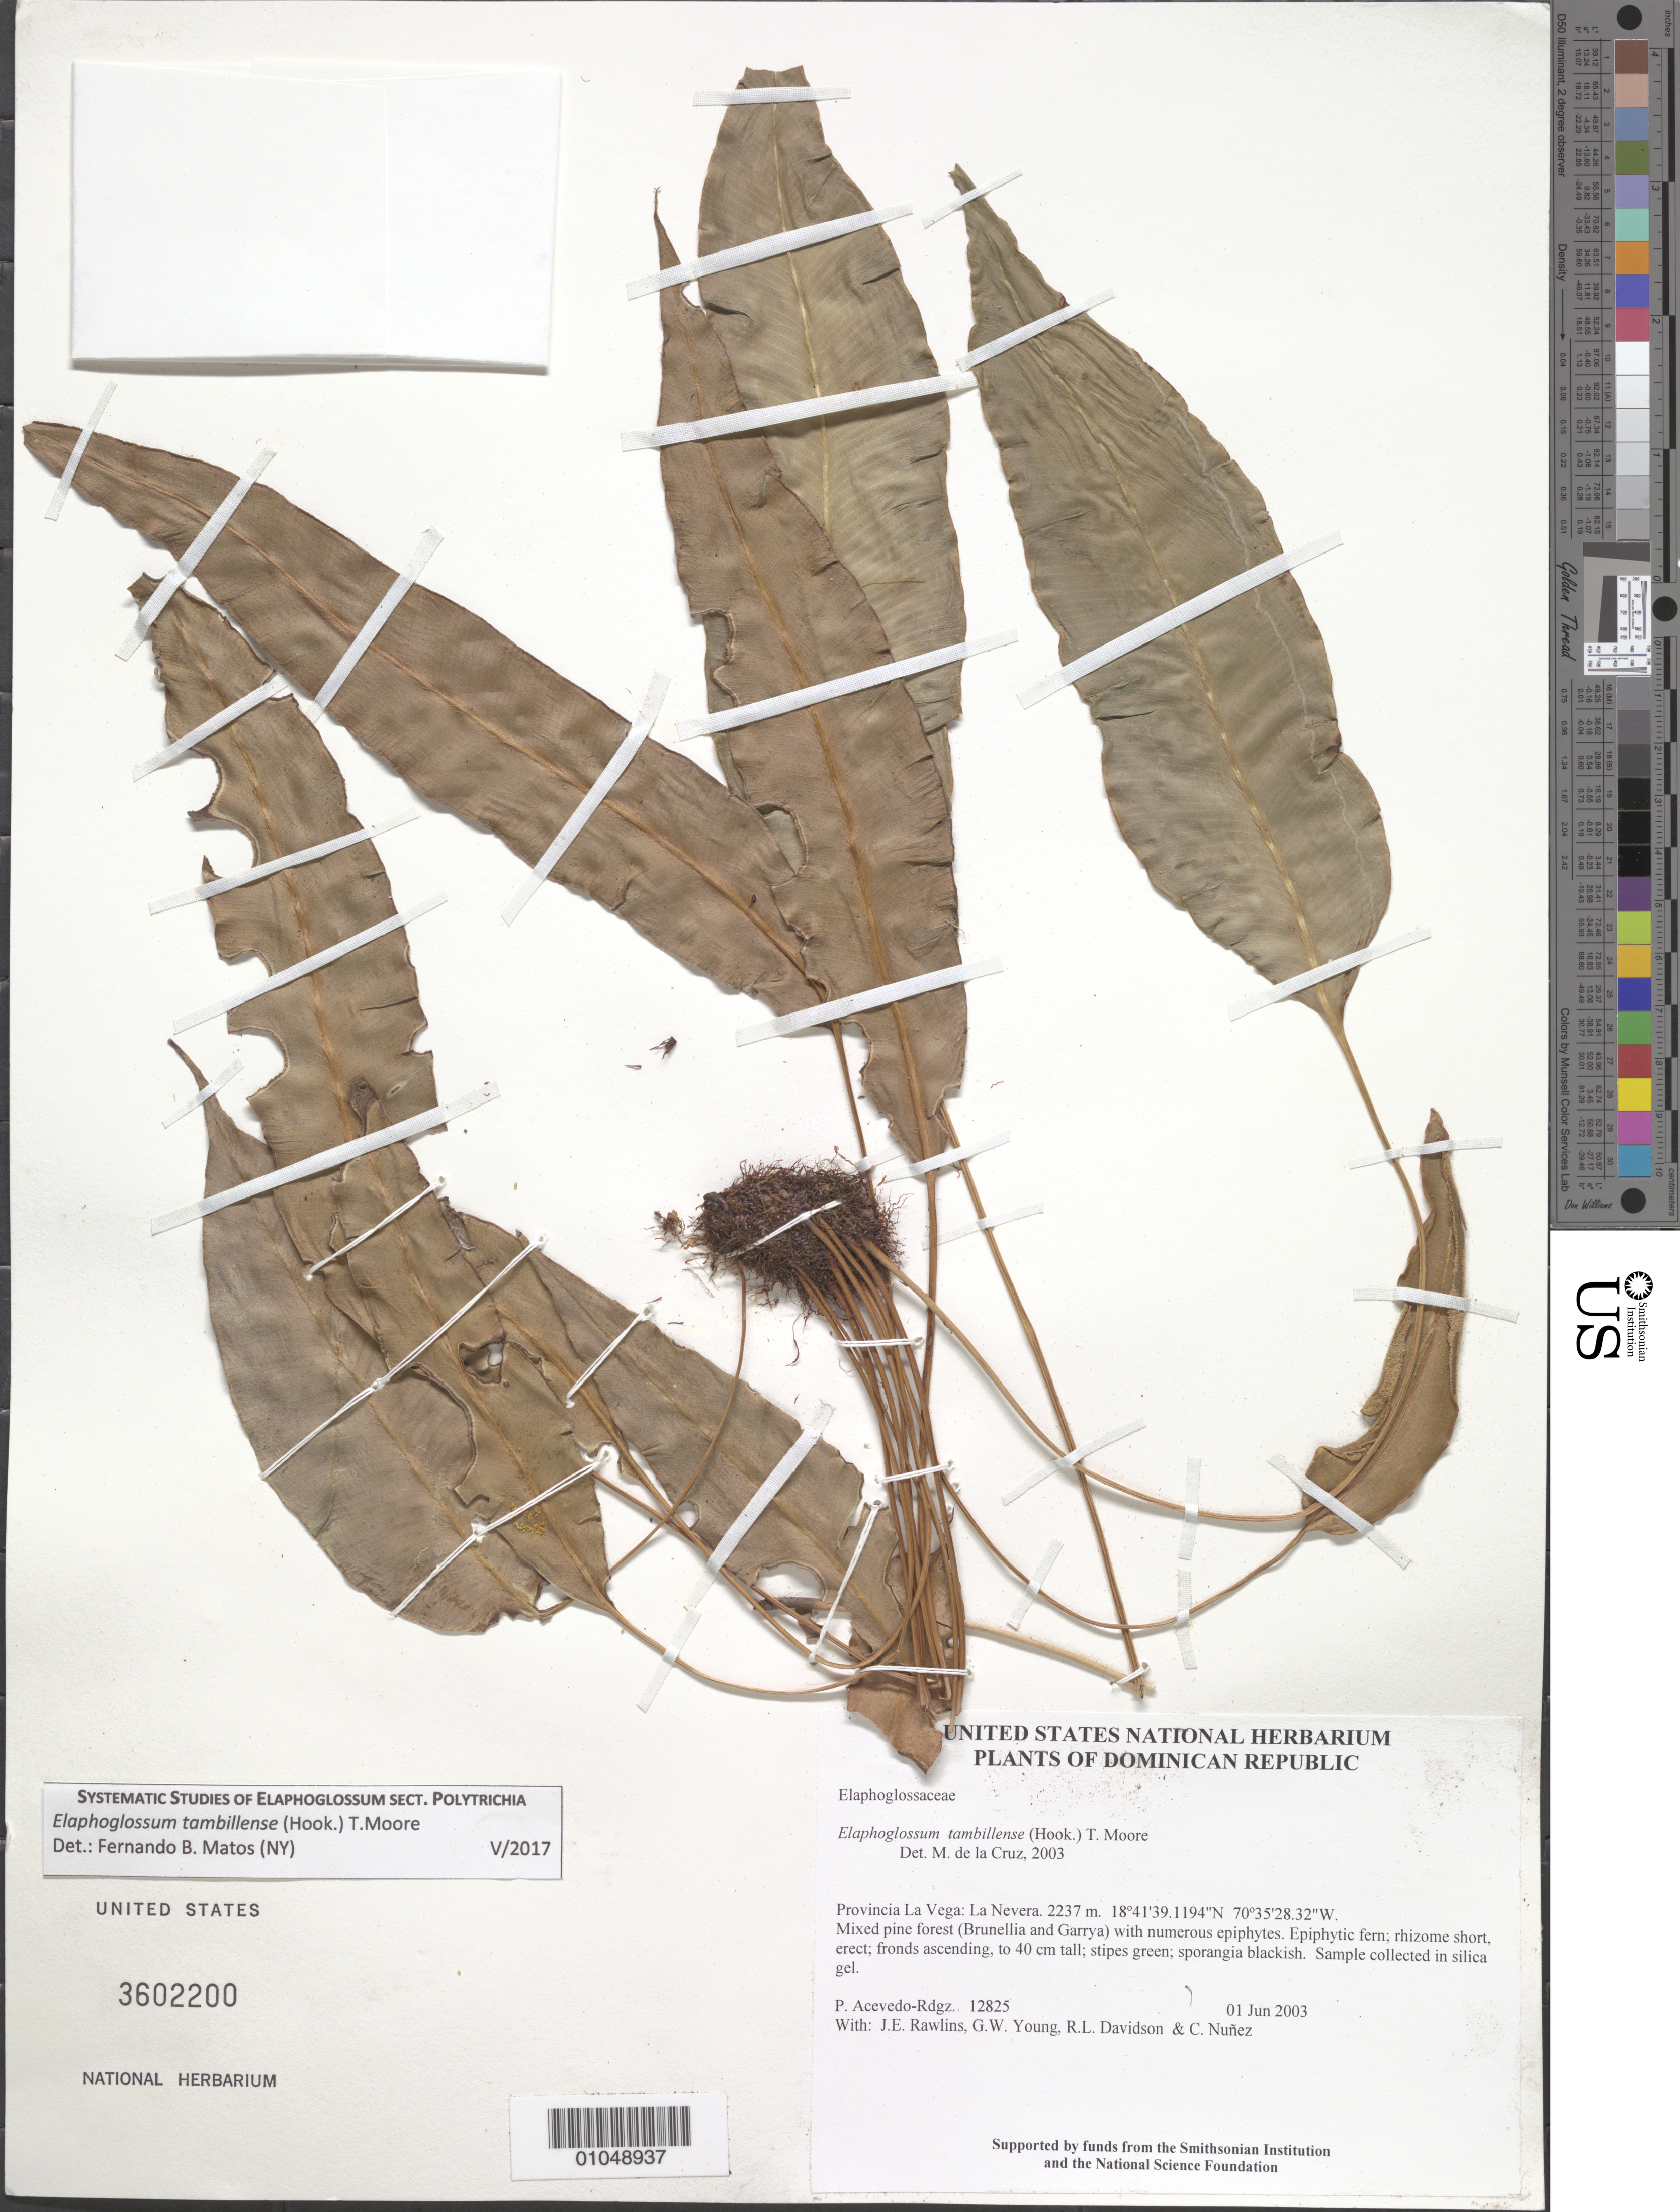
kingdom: Plantae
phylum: Tracheophyta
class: Polypodiopsida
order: Polypodiales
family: Dryopteridaceae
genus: Elaphoglossum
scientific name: Elaphoglossum tambillense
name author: (Hook.) T. Moore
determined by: de la Cruz, M.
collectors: P. Acevedo-Rodr., J. Rawlins, G. Young, R. Davidson & C. Nunez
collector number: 12825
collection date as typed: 01 Jun 2003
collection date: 2003-06-01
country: Dominican Republic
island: Hispaniola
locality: Provincia La Vega: La Nevera.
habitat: Mixed pine forest (Brunellia and Garrya) with numerous epiphytes.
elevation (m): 2237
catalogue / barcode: US 3602200